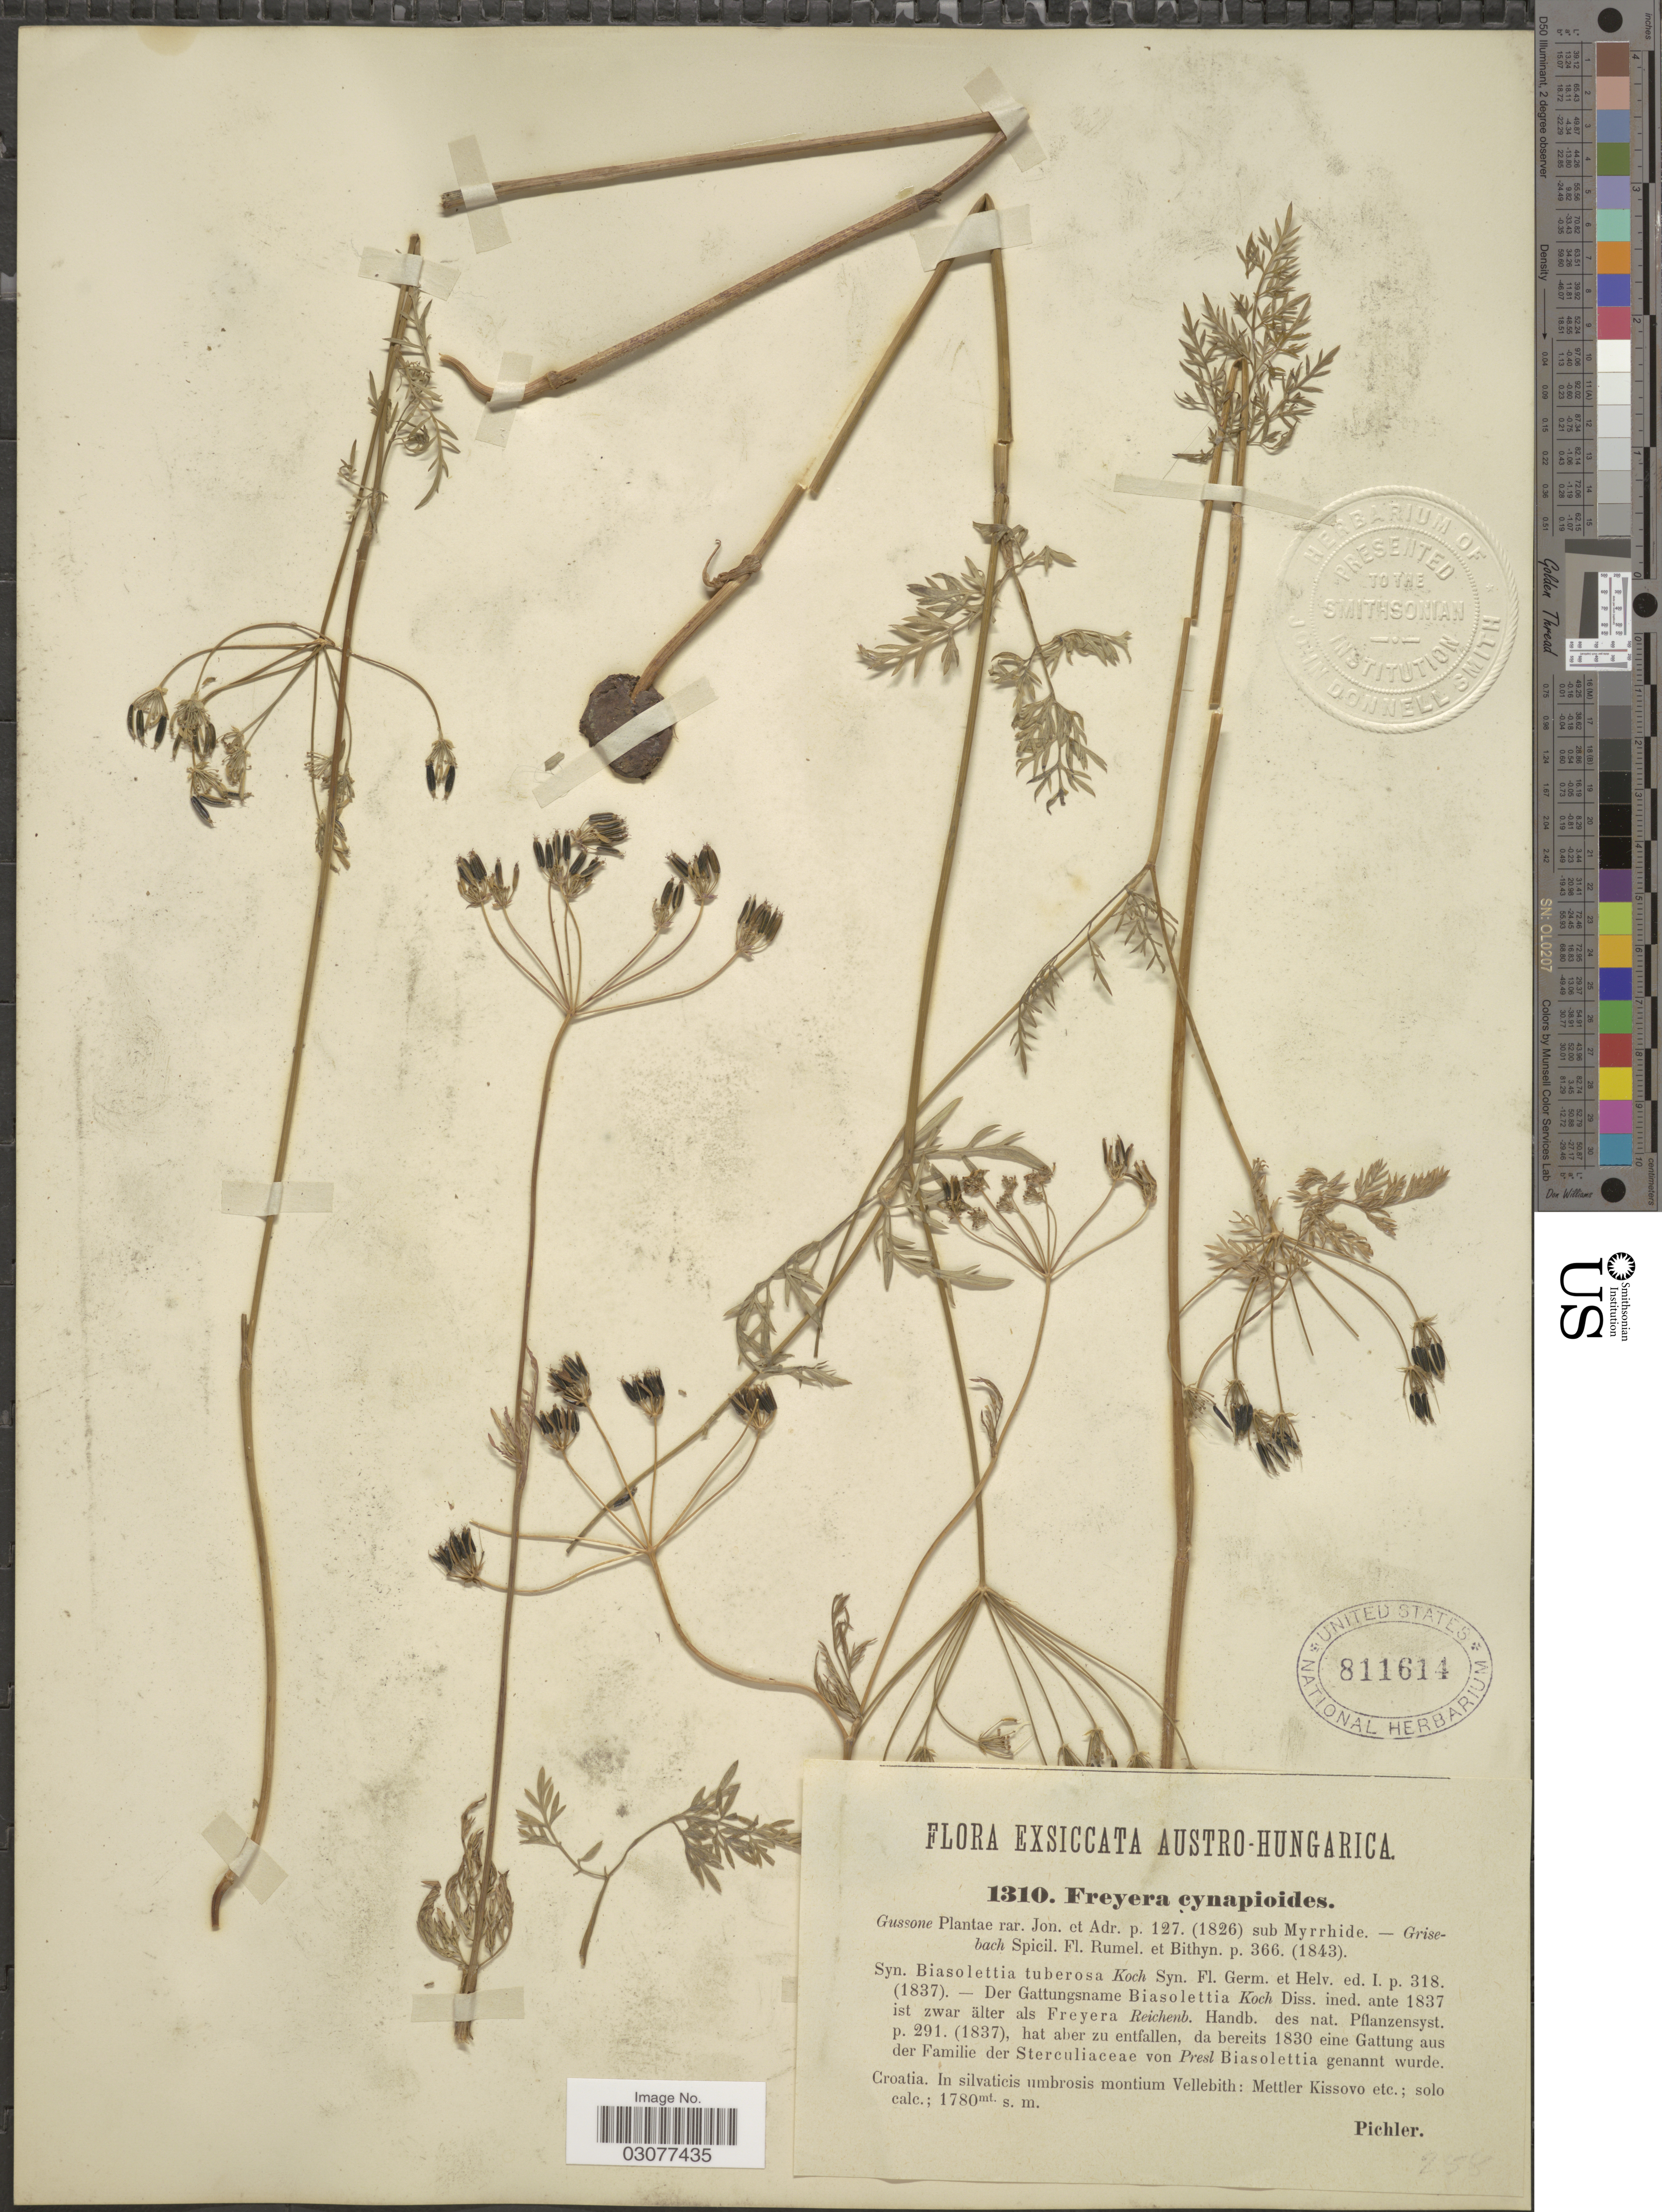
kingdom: Plantae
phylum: Tracheophyta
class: Magnoliopsida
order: Apiales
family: Apiaceae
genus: Huetia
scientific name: Huetia cynapioides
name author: (Gussone) P.W. Ball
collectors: Pichler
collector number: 1310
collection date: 1837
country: Croatia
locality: In silvaticis umbrosis montium Vellebith: Mettler Kissovo etc.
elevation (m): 1780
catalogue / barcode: US 811614